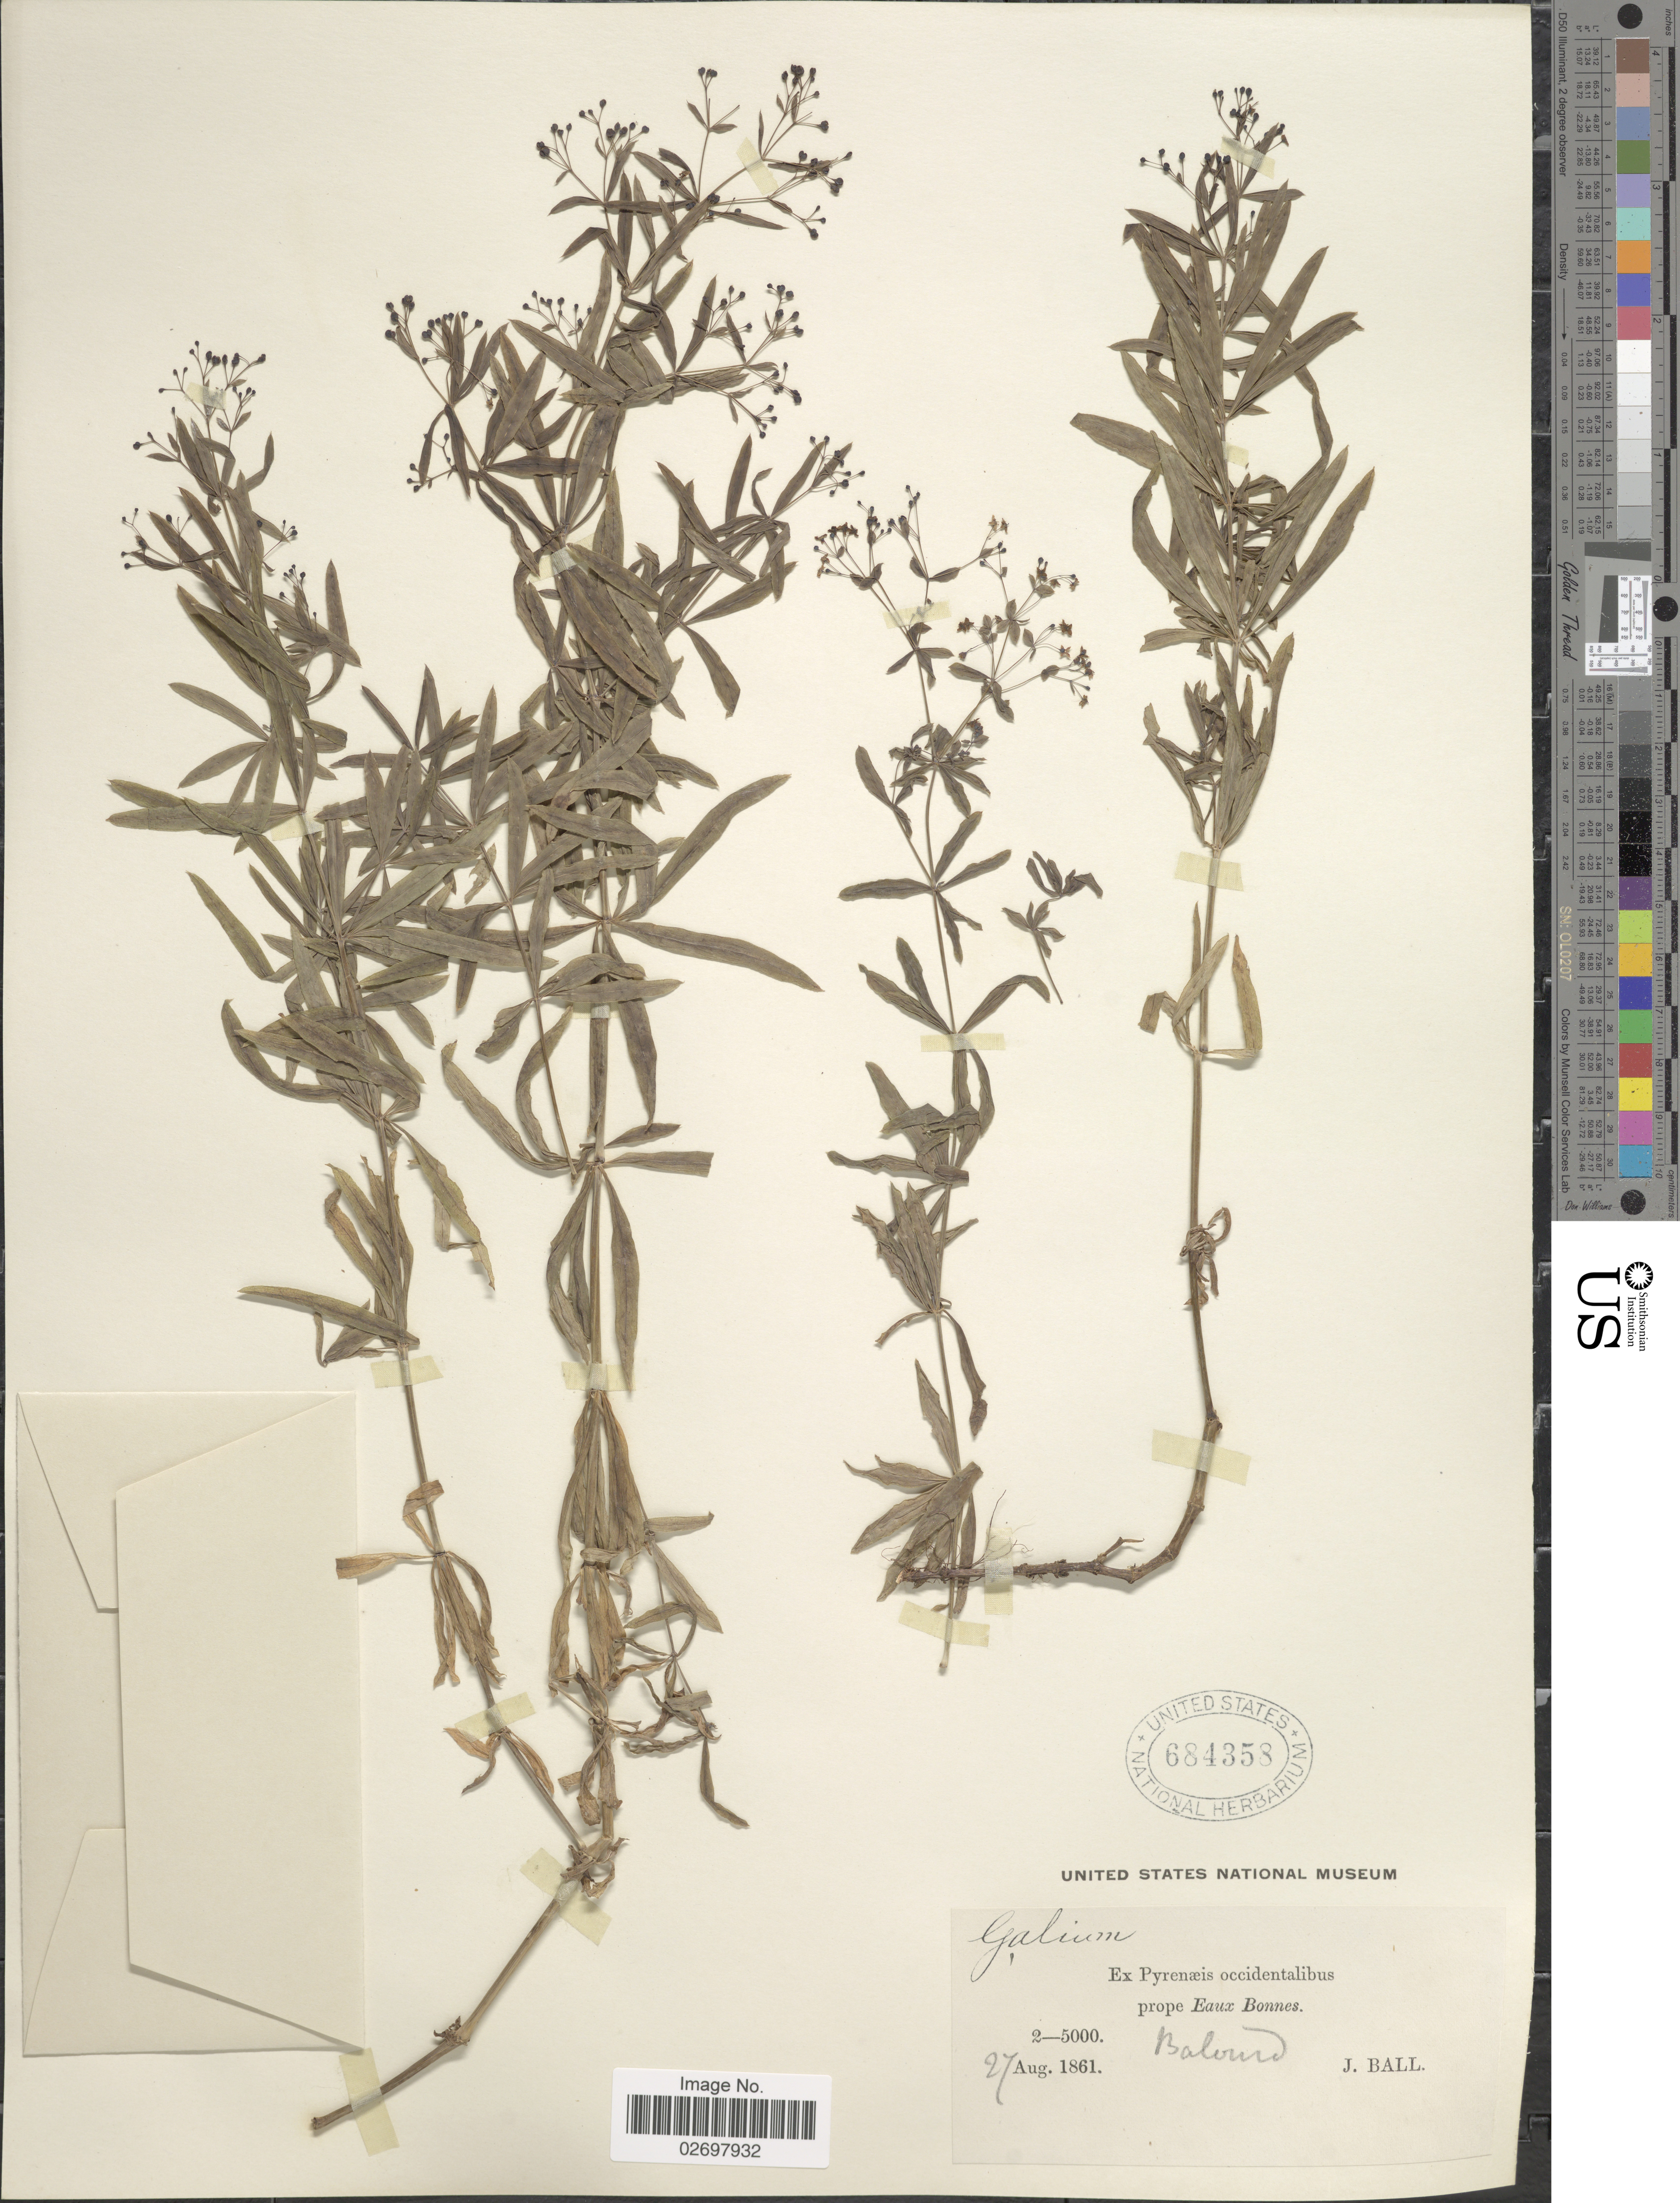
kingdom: Plantae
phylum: Tracheophyta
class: Magnoliopsida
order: Gentianales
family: Rubiaceae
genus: Galium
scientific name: Galium sp.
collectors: J. Ball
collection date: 1861-08-27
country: France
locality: Ex Pyrenaeis occidentalibus, prope Eaux Bonnes, Baloma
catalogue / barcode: US 684358